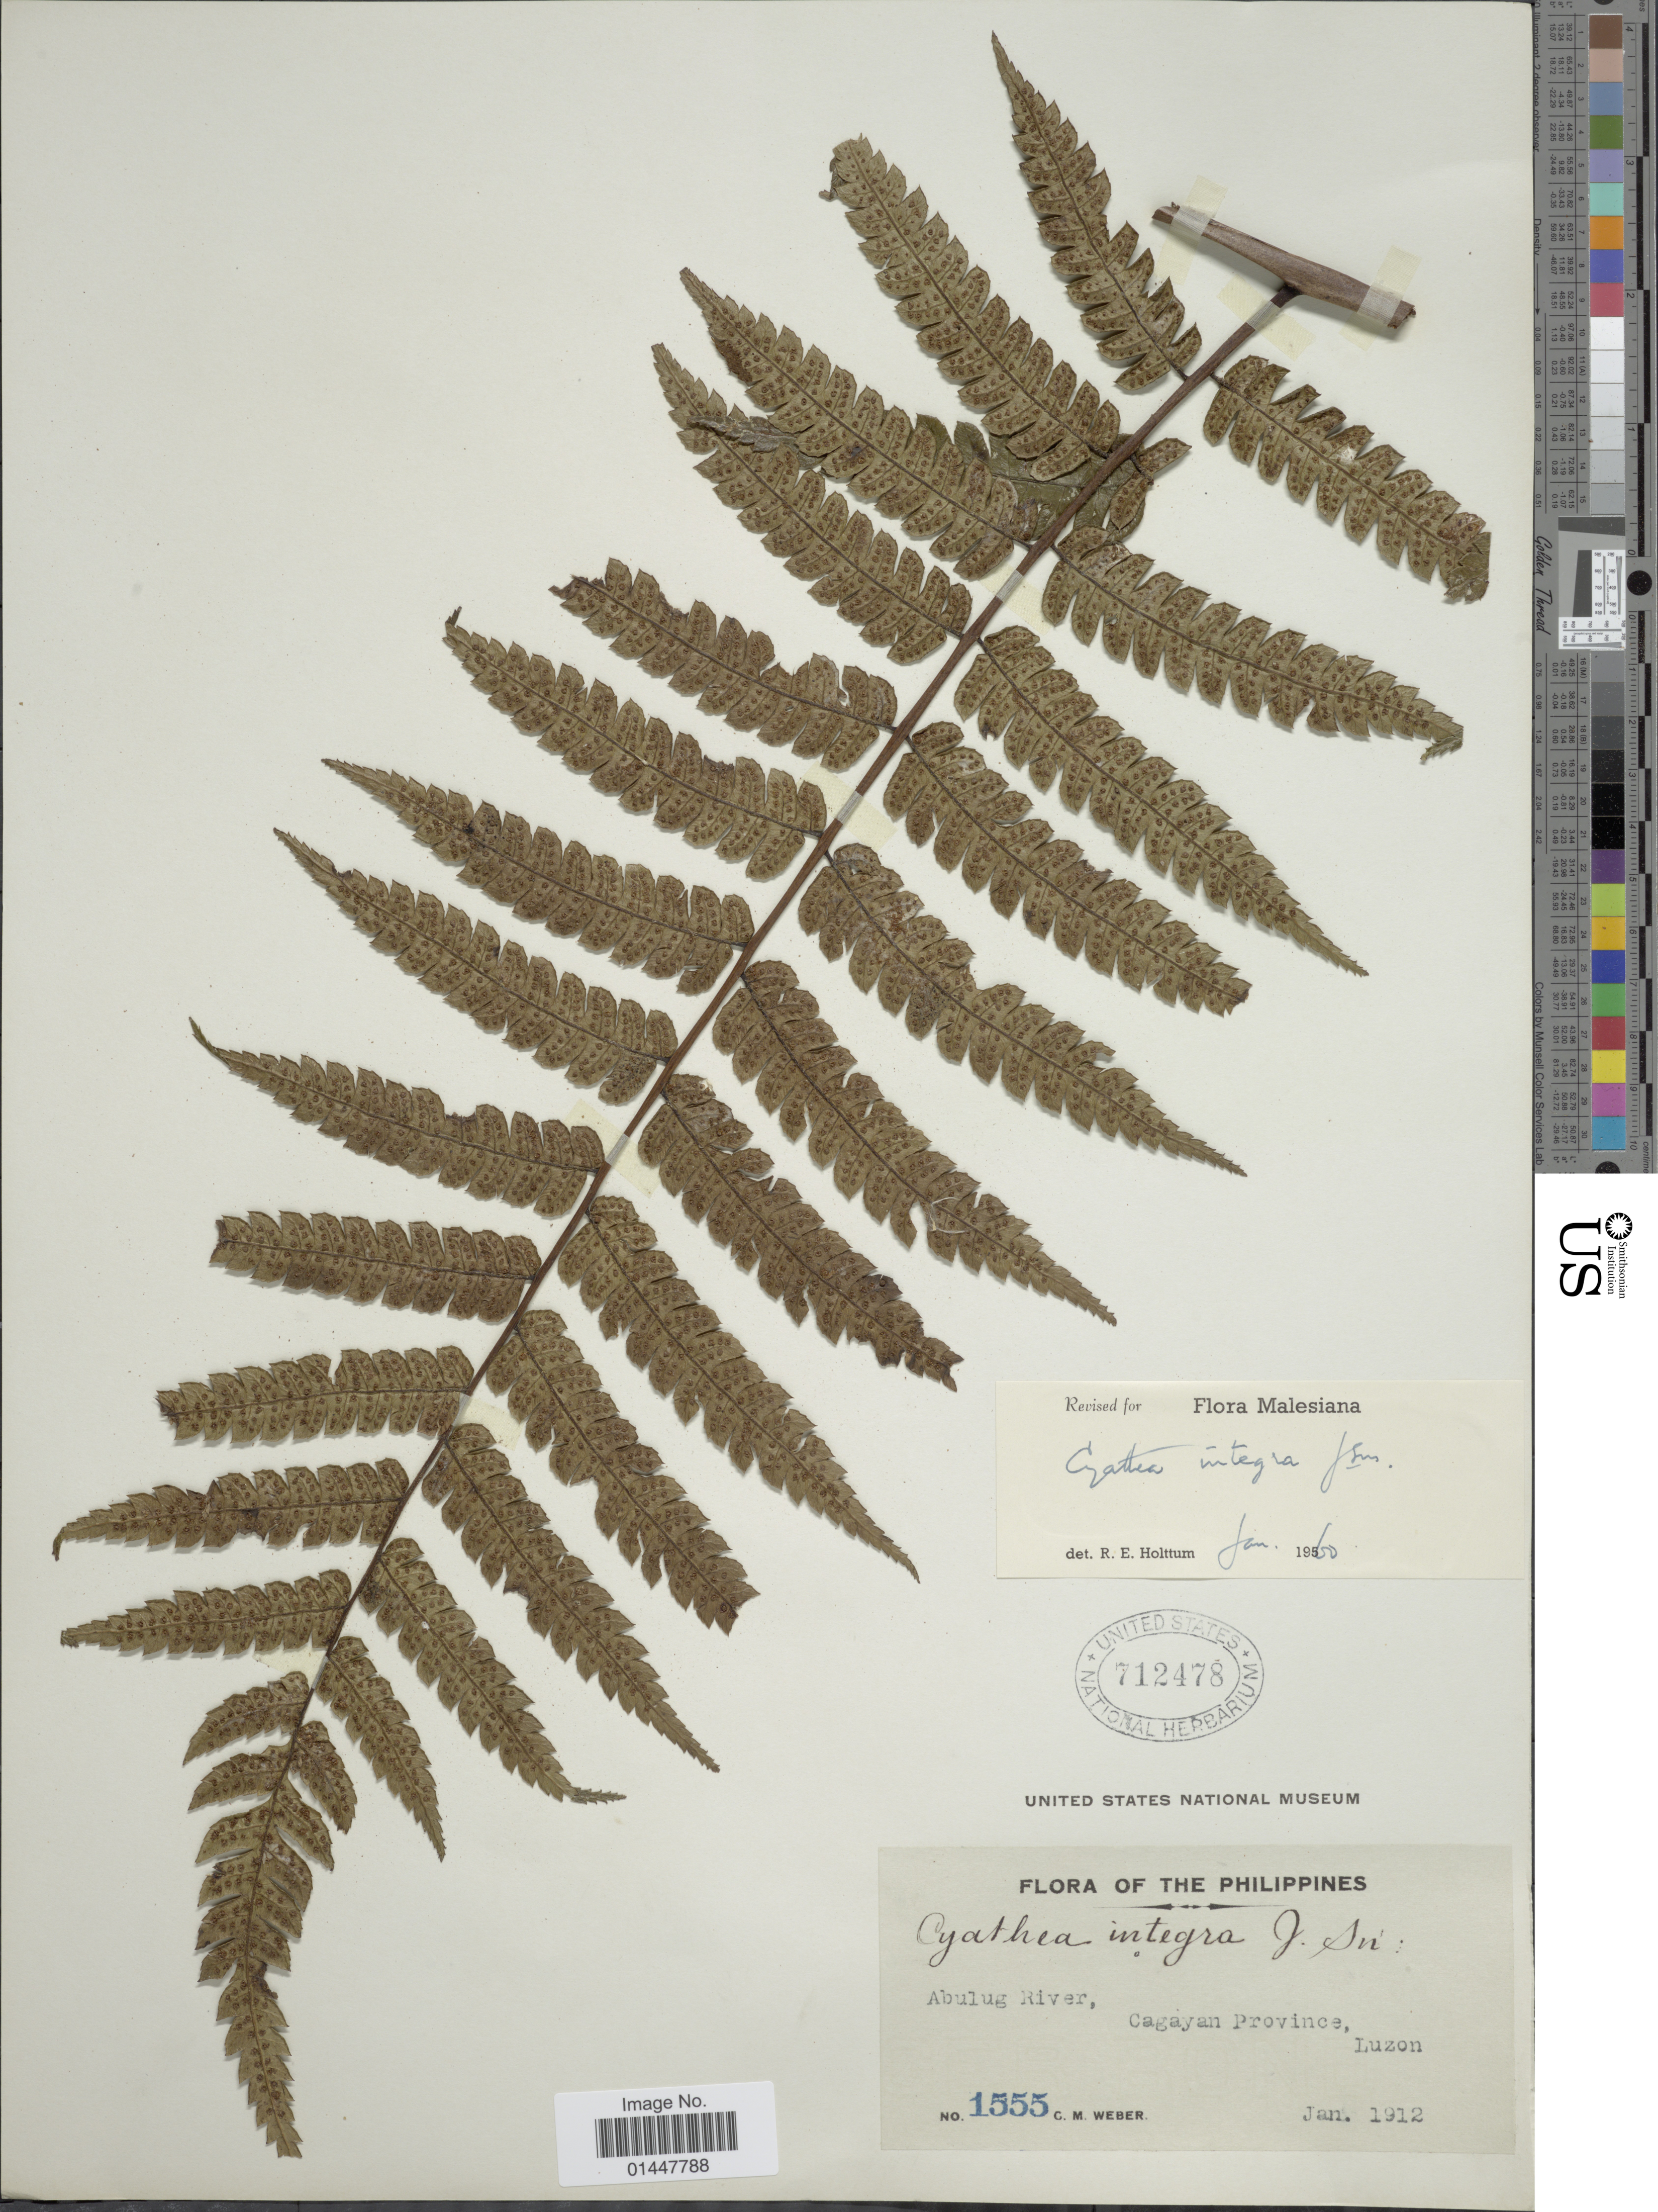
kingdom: Plantae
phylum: Tracheophyta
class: Polypodiopsida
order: Cyatheales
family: Cyatheaceae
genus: Sphaeropteris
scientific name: Sphaeropteris integra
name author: (J. Sm.) R.M. Tryon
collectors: C. M. Weber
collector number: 1555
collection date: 1912-01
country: Philippines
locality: Abulug River, Cagayan Province, Luzon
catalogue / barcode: US 712478